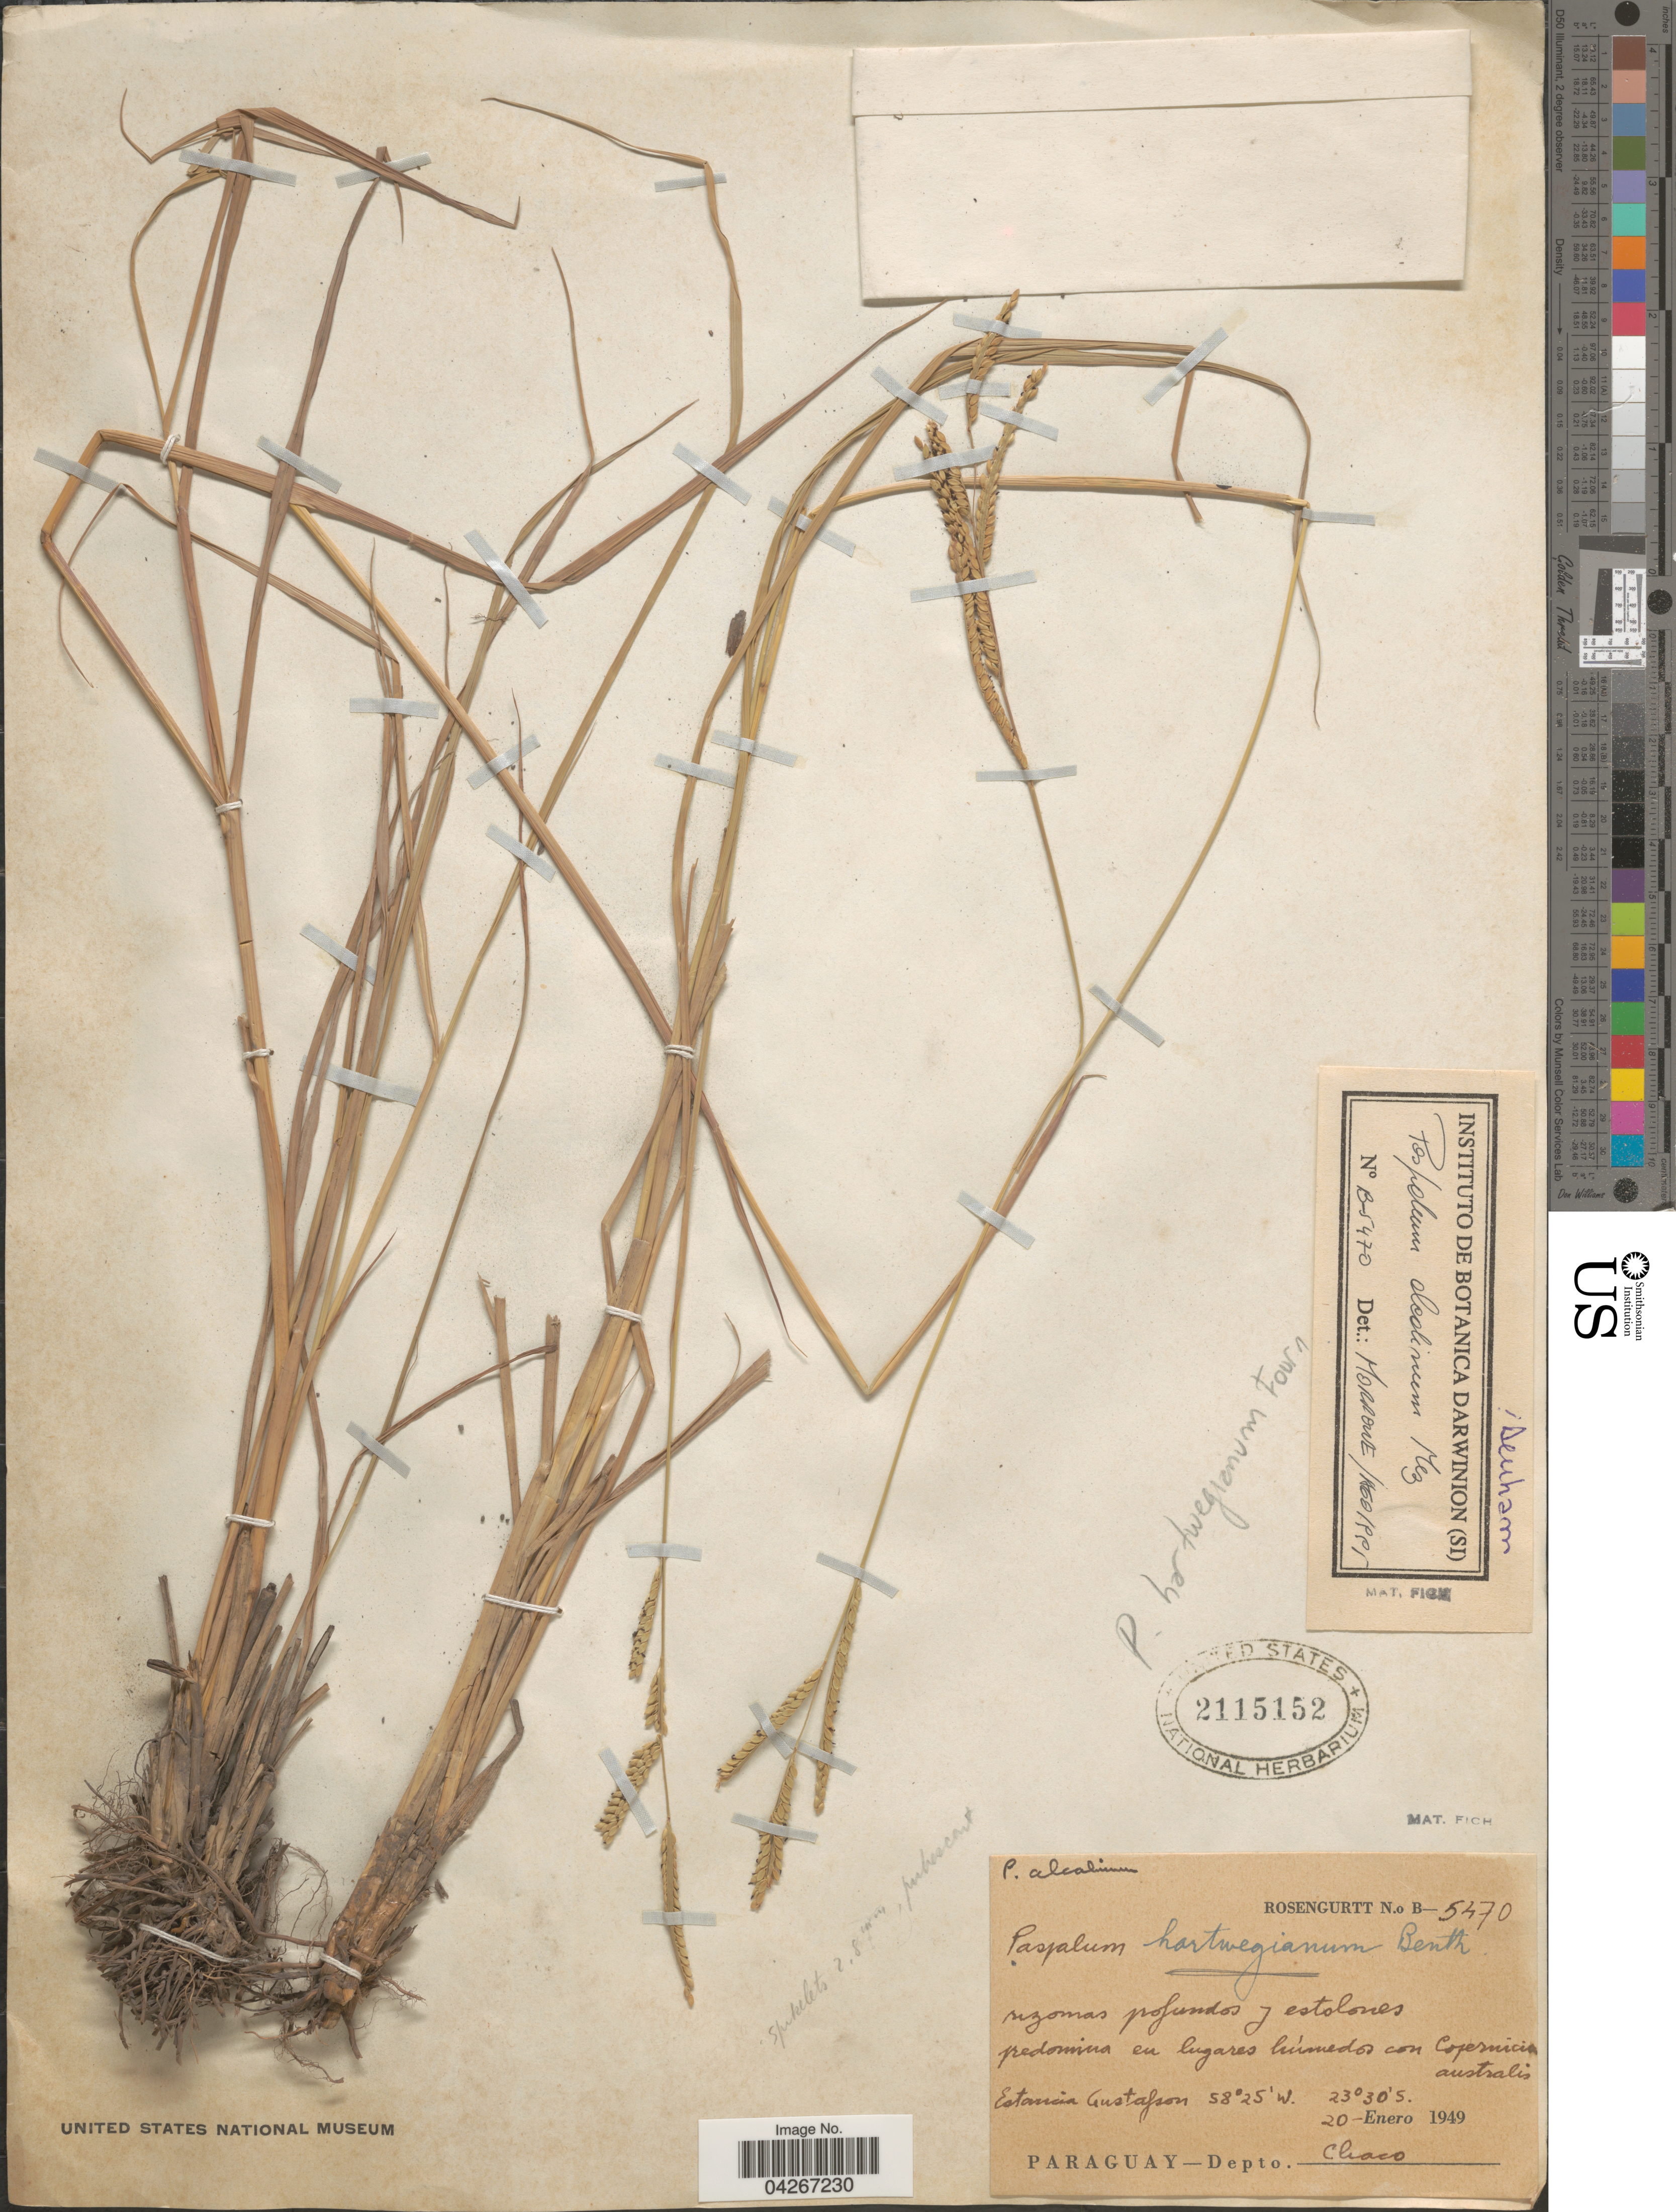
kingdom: Plantae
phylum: Tracheophyta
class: Liliopsida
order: Poales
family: Poaceae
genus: Paspalum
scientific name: Paspalum alcalinum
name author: Mez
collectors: Rosengurtt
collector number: B-5470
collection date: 1949-01-20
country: Argentina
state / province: Chaco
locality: Estancia Gustafson. Depto. Chaco.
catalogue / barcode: US 2115152